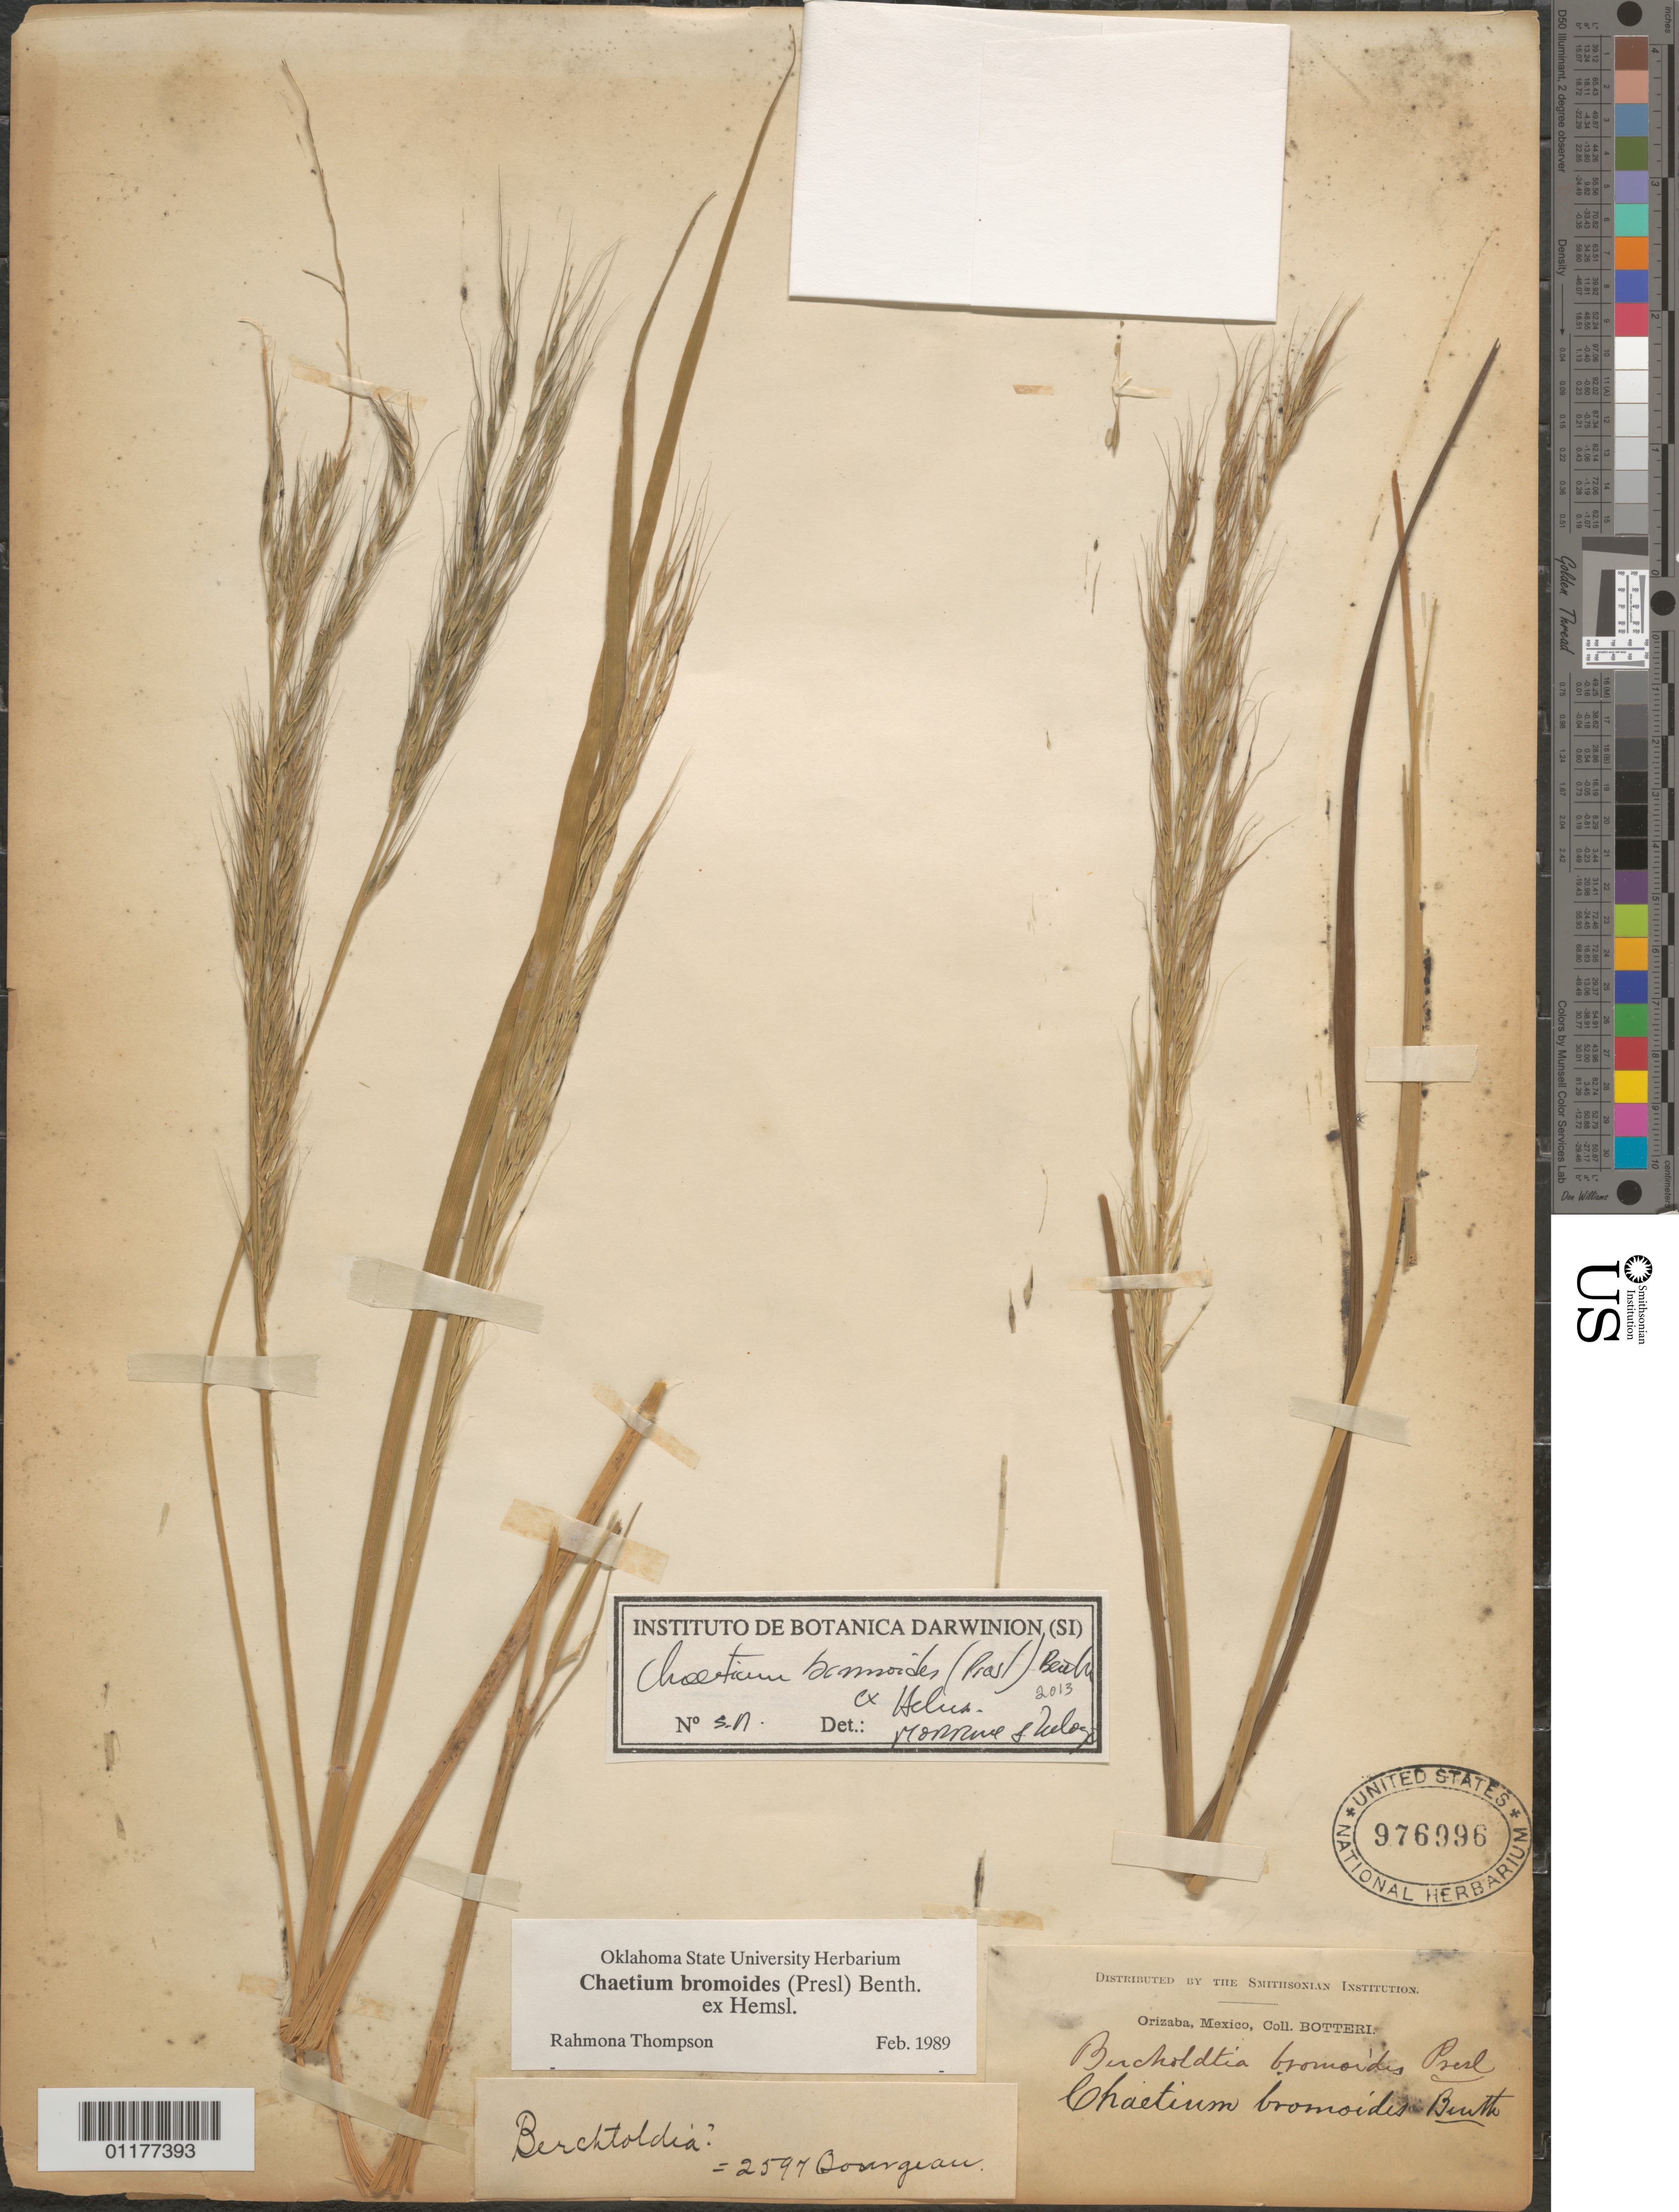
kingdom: Plantae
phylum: Tracheophyta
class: Liliopsida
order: Poales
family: Poaceae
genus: Chaetium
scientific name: Chaetium bromoides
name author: (J. Presl) Benth. ex Hemsl.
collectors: -. Botteri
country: Mexico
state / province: Veracruz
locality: Orizabas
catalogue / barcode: US 976996